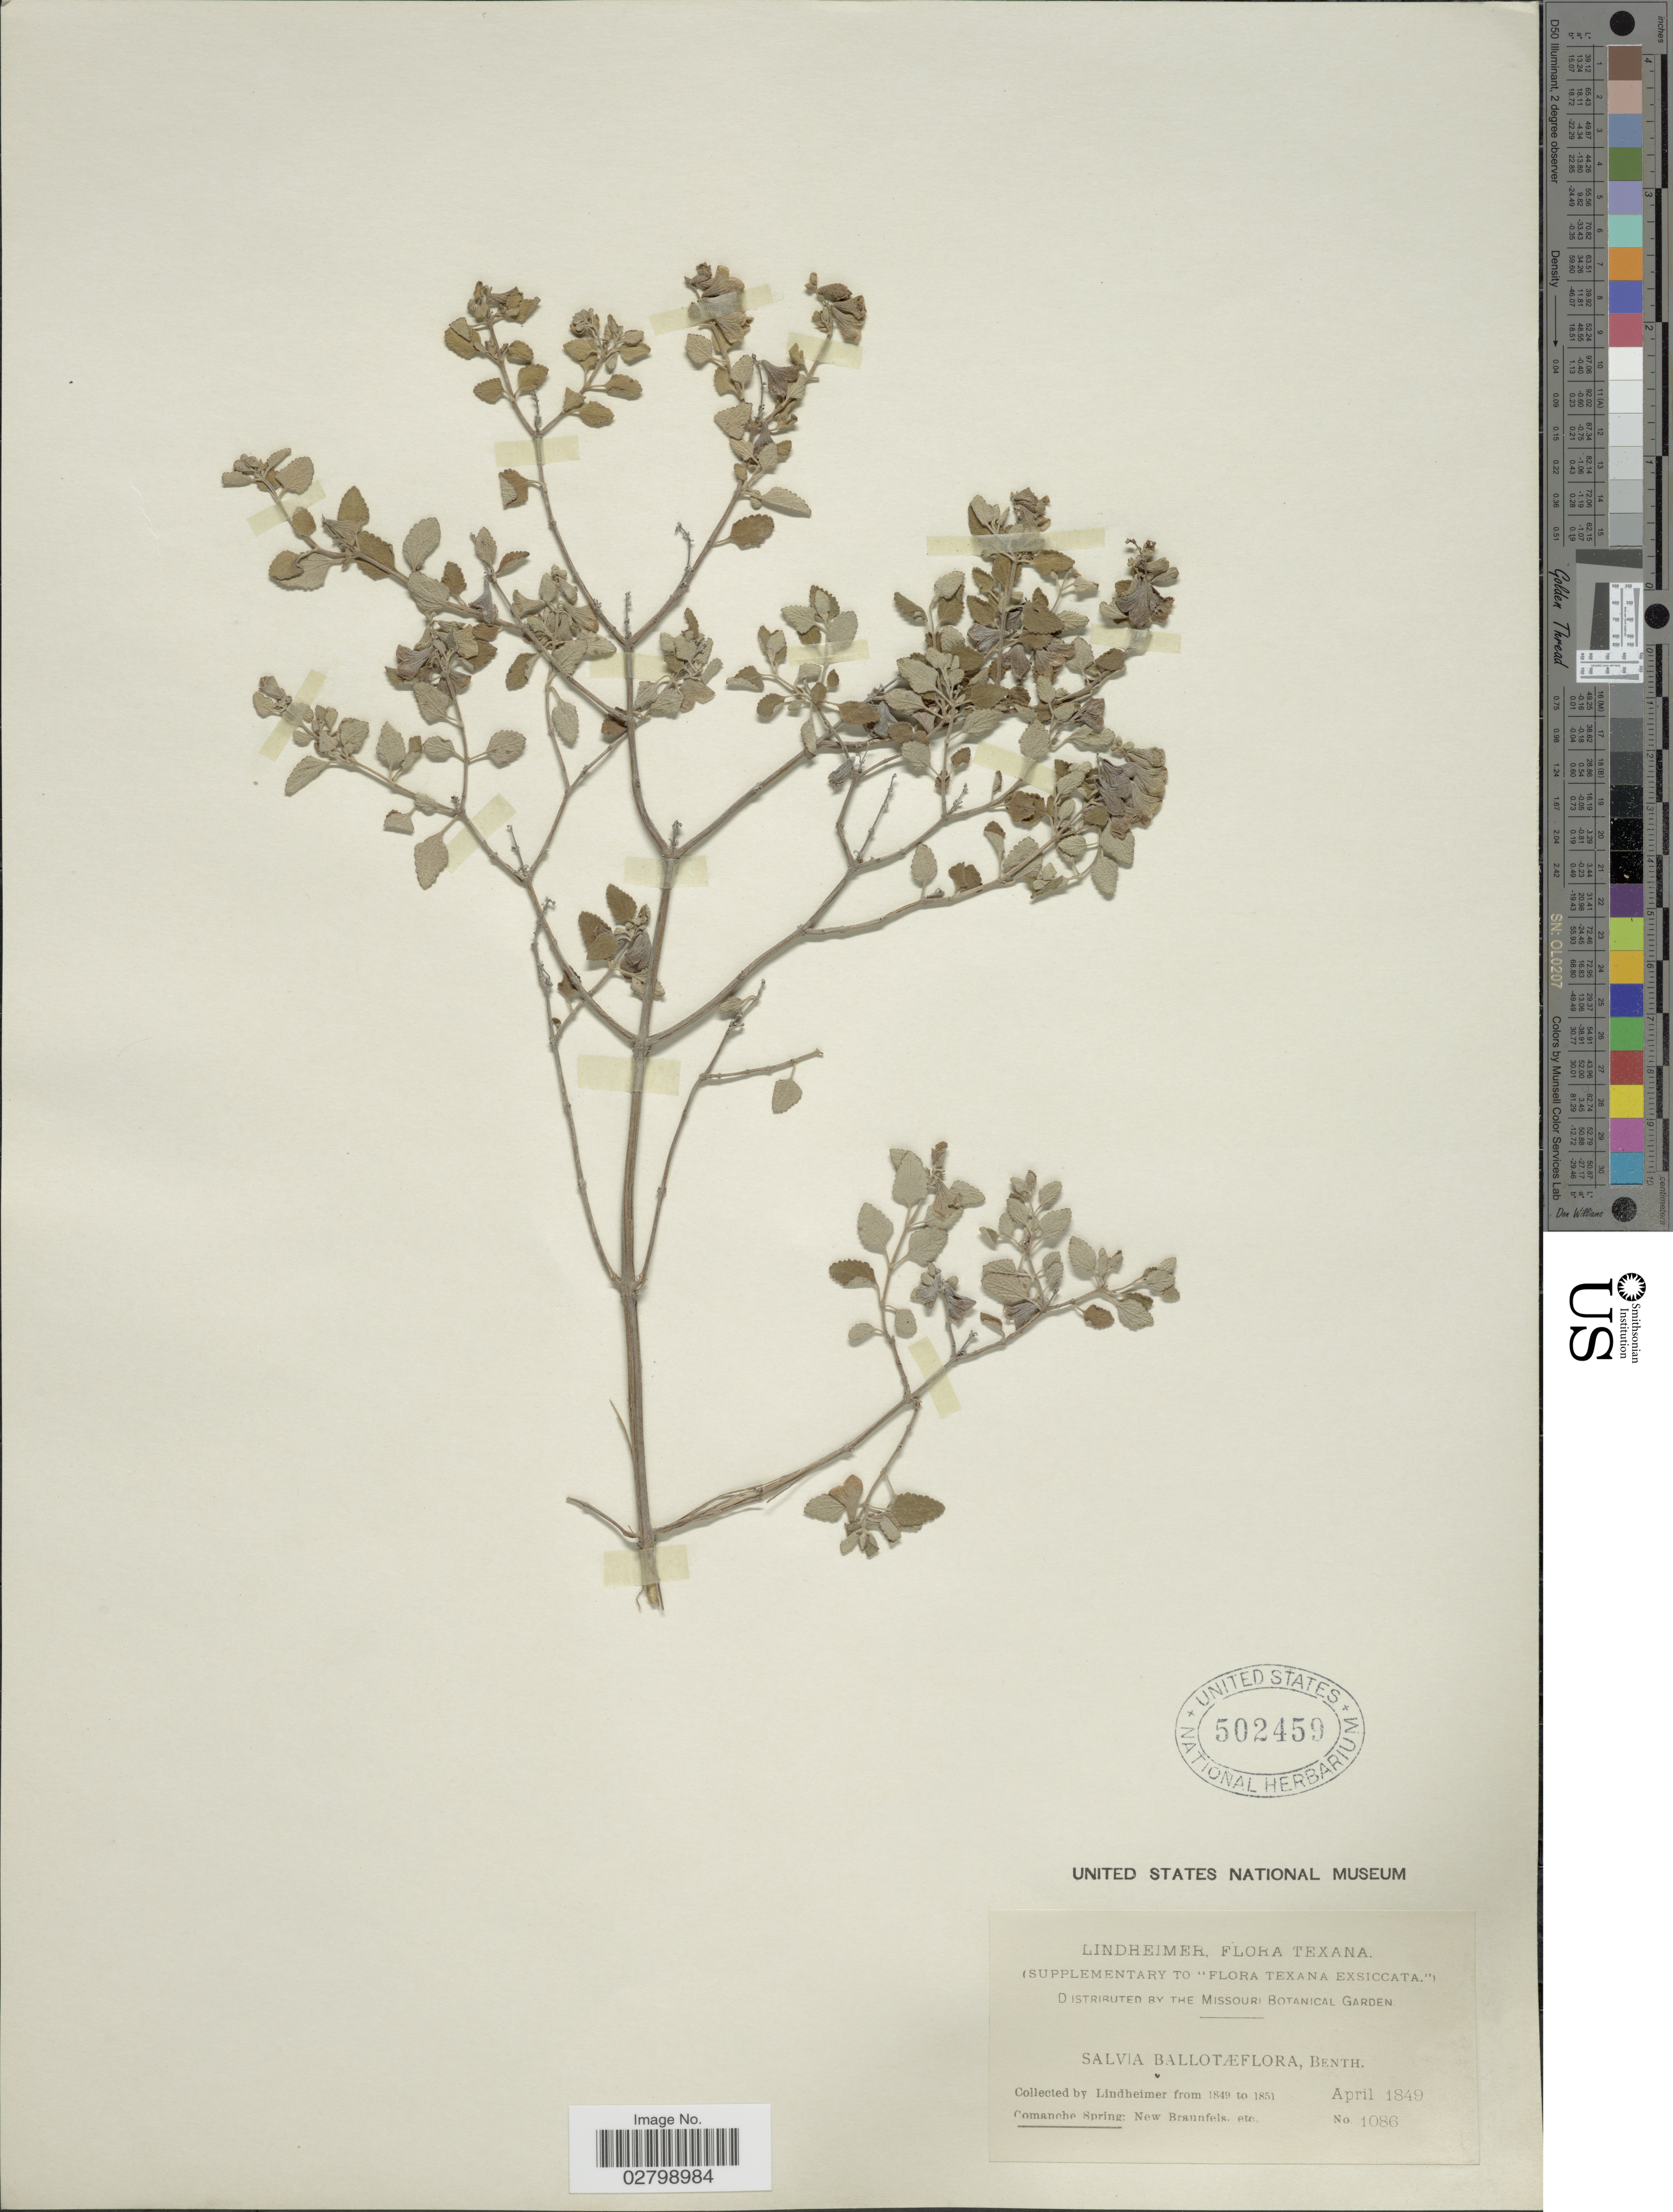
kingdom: Plantae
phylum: Tracheophyta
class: Magnoliopsida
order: Lamiales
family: Lamiaceae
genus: Salvia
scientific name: Salvia ballotiflora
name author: Benth.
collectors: -. Lindheimer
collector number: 1086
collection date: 1849-04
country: United States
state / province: Texas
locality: Comanche Spring: New Braunfels, etc.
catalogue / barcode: US 502459